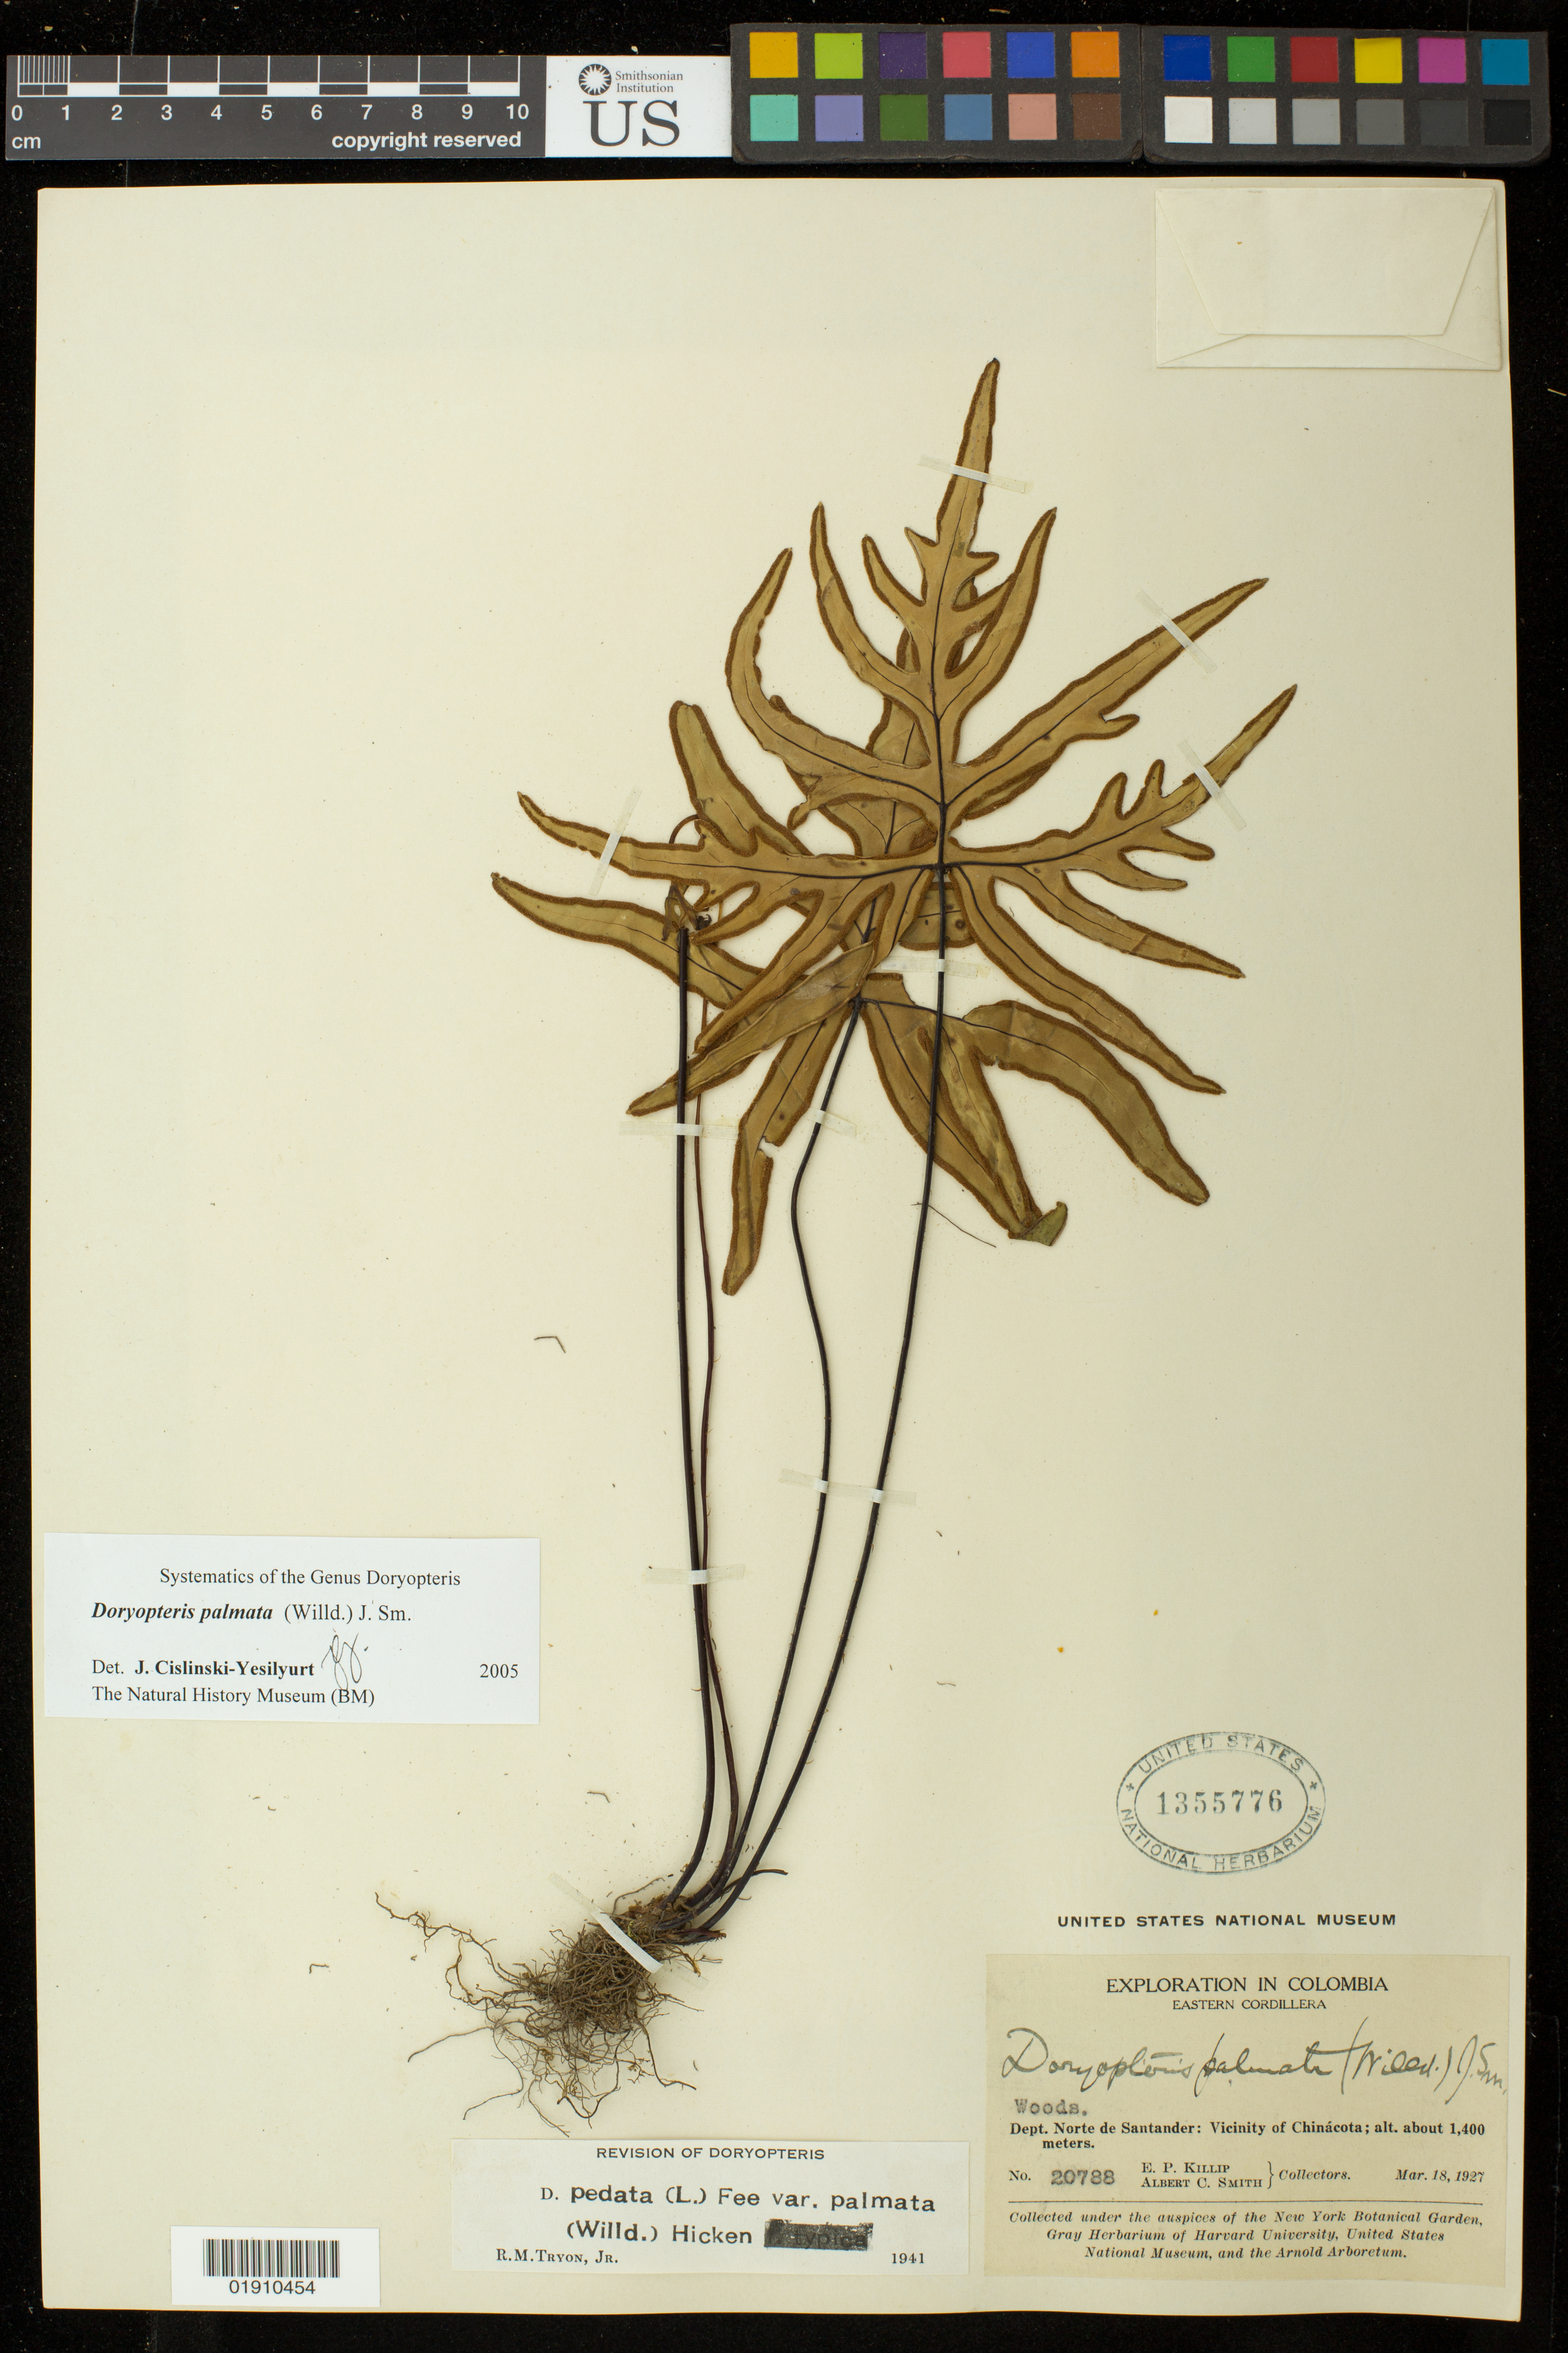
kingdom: Plantae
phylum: Tracheophyta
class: Polypodiopsida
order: Polypodiales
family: Pteridaceae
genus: Doryopteris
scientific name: Doryopteris palmata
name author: (Willd.) J. Sm.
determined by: Cislinski-Yesilyurt, J.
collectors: E. P. Killip & A. C. Smith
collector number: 20788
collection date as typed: Mar. 18, 1927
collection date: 1927-03-18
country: Colombia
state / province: Norte de Santander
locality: Eastern Cordillera, Dept. Norte de Santander: Vicinity of Chinacota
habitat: Woods.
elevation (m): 1400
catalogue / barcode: US 1355776